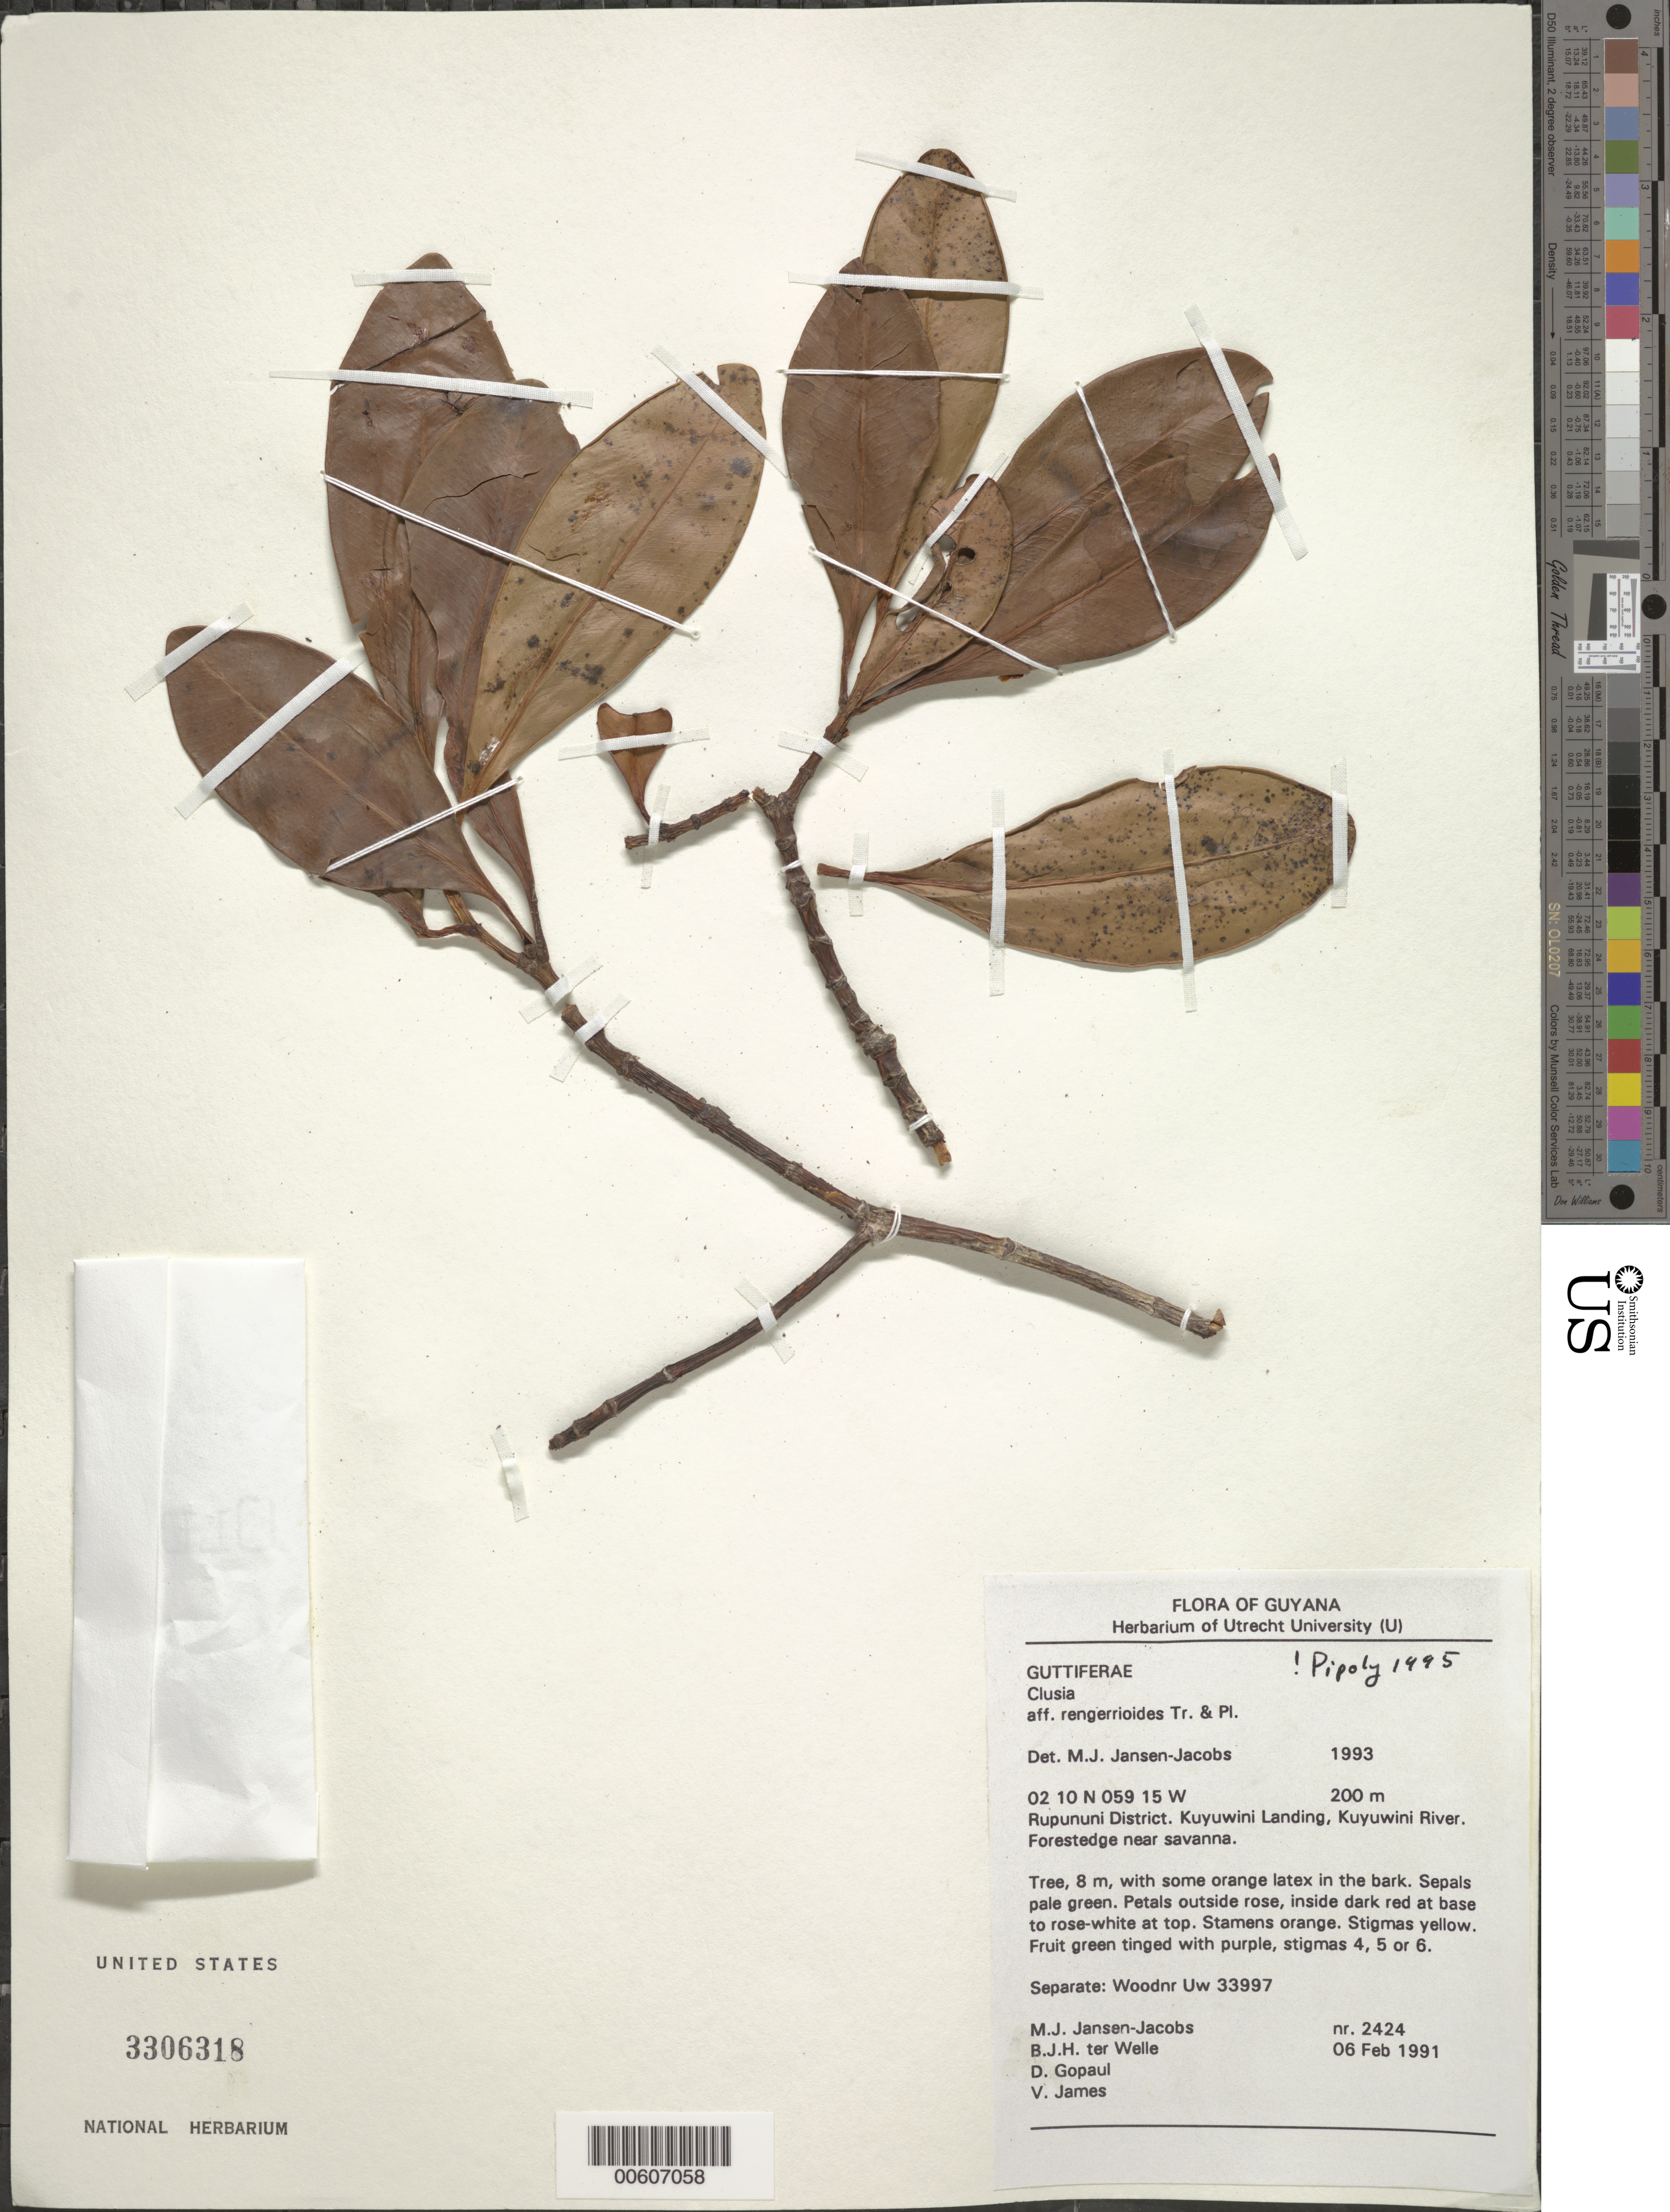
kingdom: Plantae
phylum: Tracheophyta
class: Magnoliopsida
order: Malpighiales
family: Clusiaceae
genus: Clusia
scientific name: Clusia renggerioides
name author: Planch. & Triana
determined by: Pipoly, J. J., III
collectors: M. J. Jansen-Jacobs, B. Welle, D. Gopaul & V. James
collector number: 2424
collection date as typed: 6-Feb-91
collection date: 1991-02-06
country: Guyana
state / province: U. Takutu-U. Essequibo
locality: Kuyuwini Landing, Kuyuwini River, Rupununi District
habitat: Forest edge near savanna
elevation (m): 200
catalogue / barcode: US 3306318